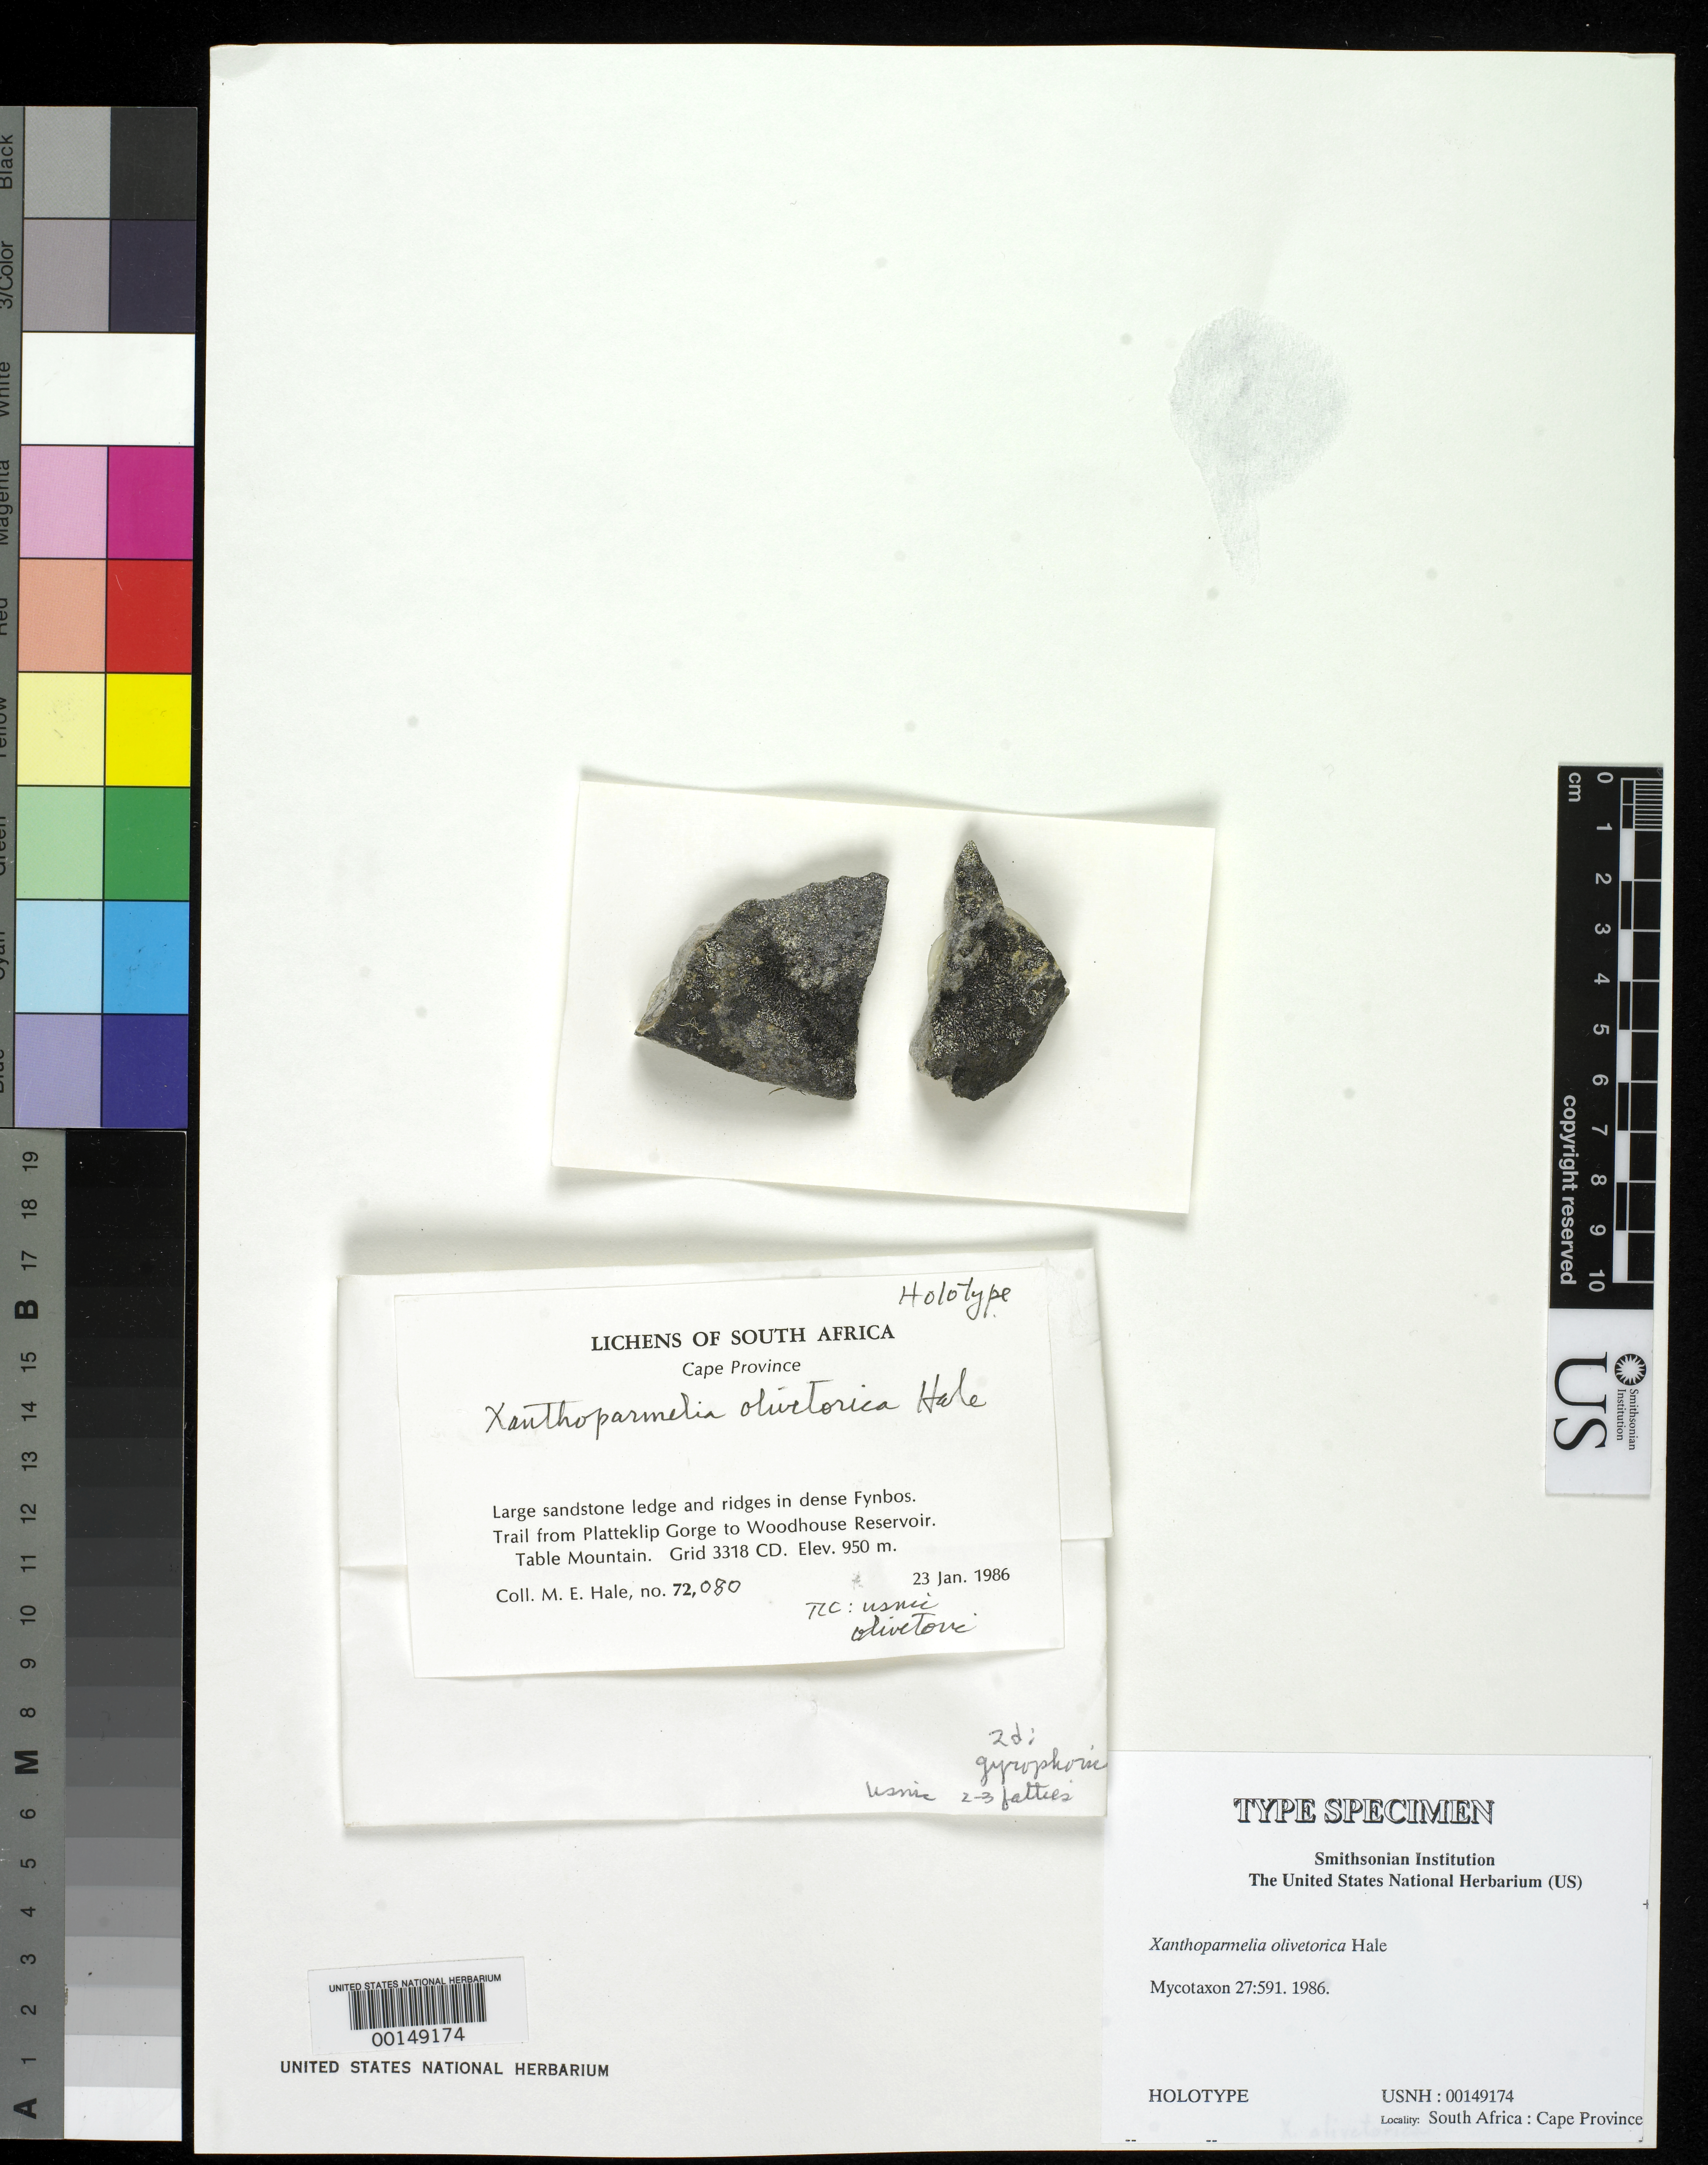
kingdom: Fungi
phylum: Ascomycota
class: Lecanoromycetes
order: Lecanorales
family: Parmeliaceae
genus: Xanthoparmelia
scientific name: Xanthoparmelia olivetorica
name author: Hale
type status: Holotype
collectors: M. Hale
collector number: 72080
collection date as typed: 23 Jan 1986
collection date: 1986-01-23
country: South Africa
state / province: Western Cape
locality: Trail from Platteklip Gorge to woodhouse Reservoir, Table Mountain, Grid 3318 CD, sandstone ledge & ridges in dense fynbos.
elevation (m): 950